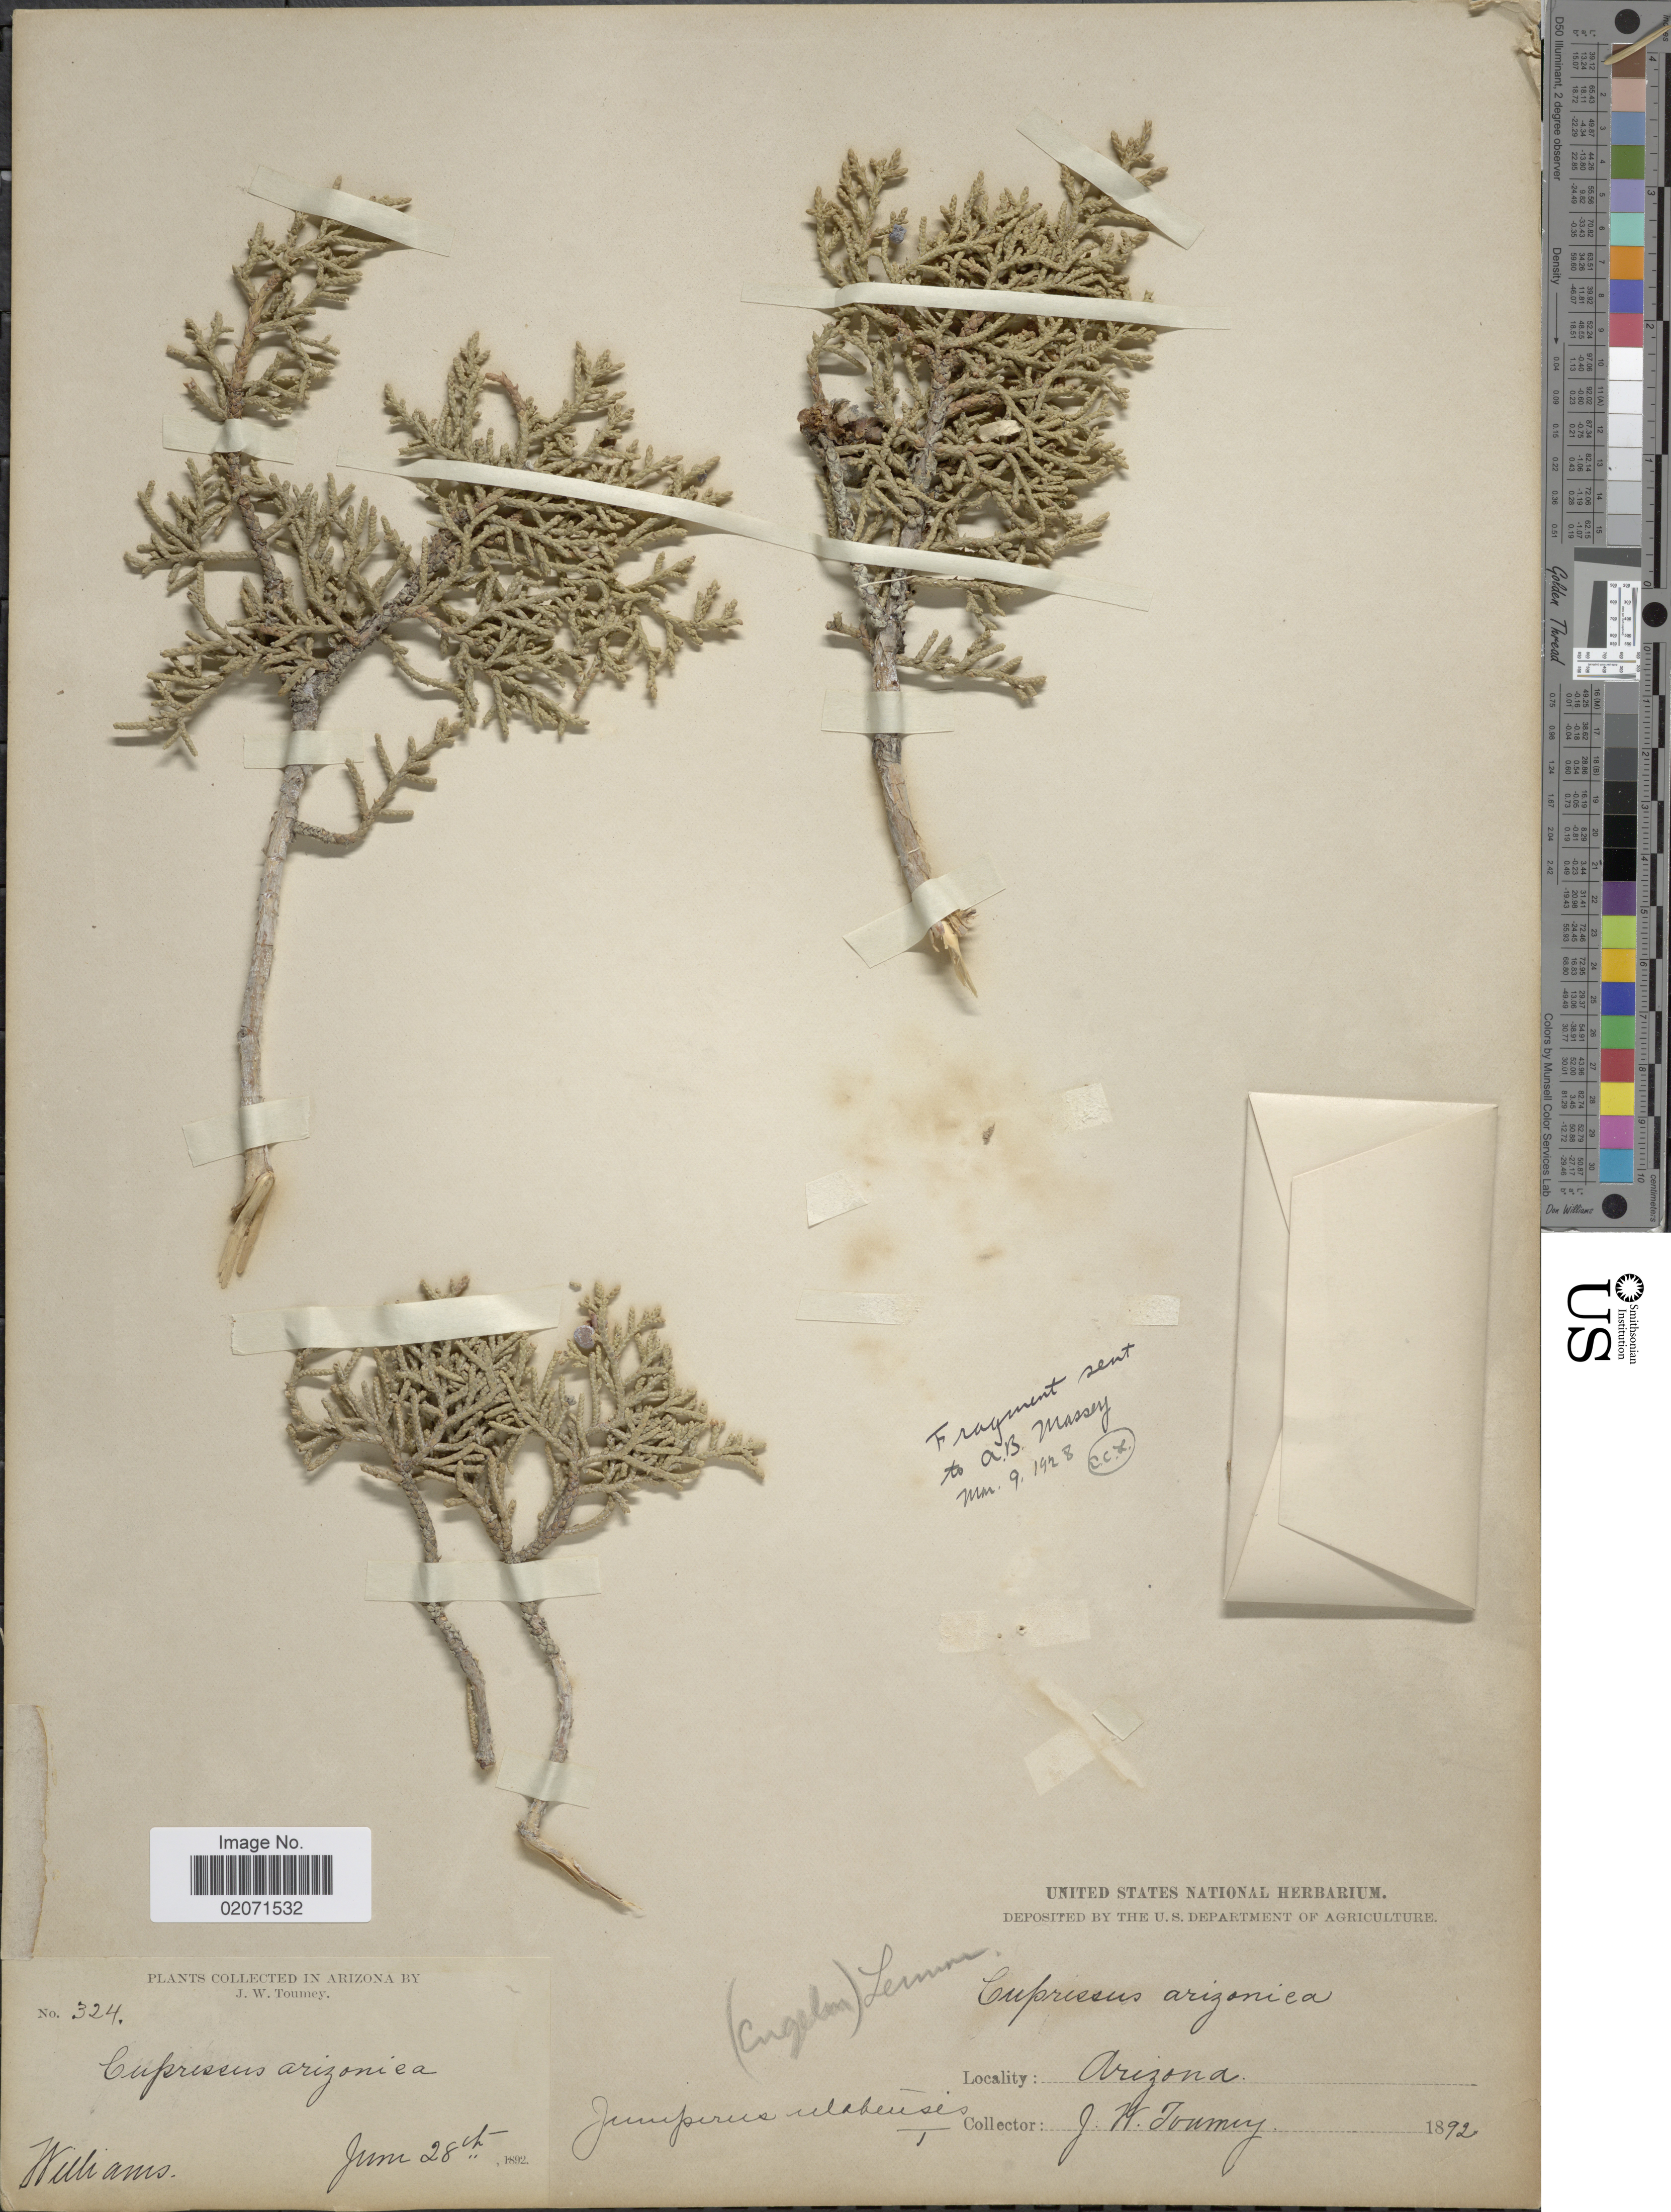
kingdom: Plantae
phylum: Tracheophyta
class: Pinopsida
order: Pinales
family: Cupressaceae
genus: Juniperus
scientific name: Juniperus osteosperma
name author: (Torr.) Little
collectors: J. W. Toumey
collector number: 324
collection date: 1892-06-28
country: United States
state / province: Arizona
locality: Williams